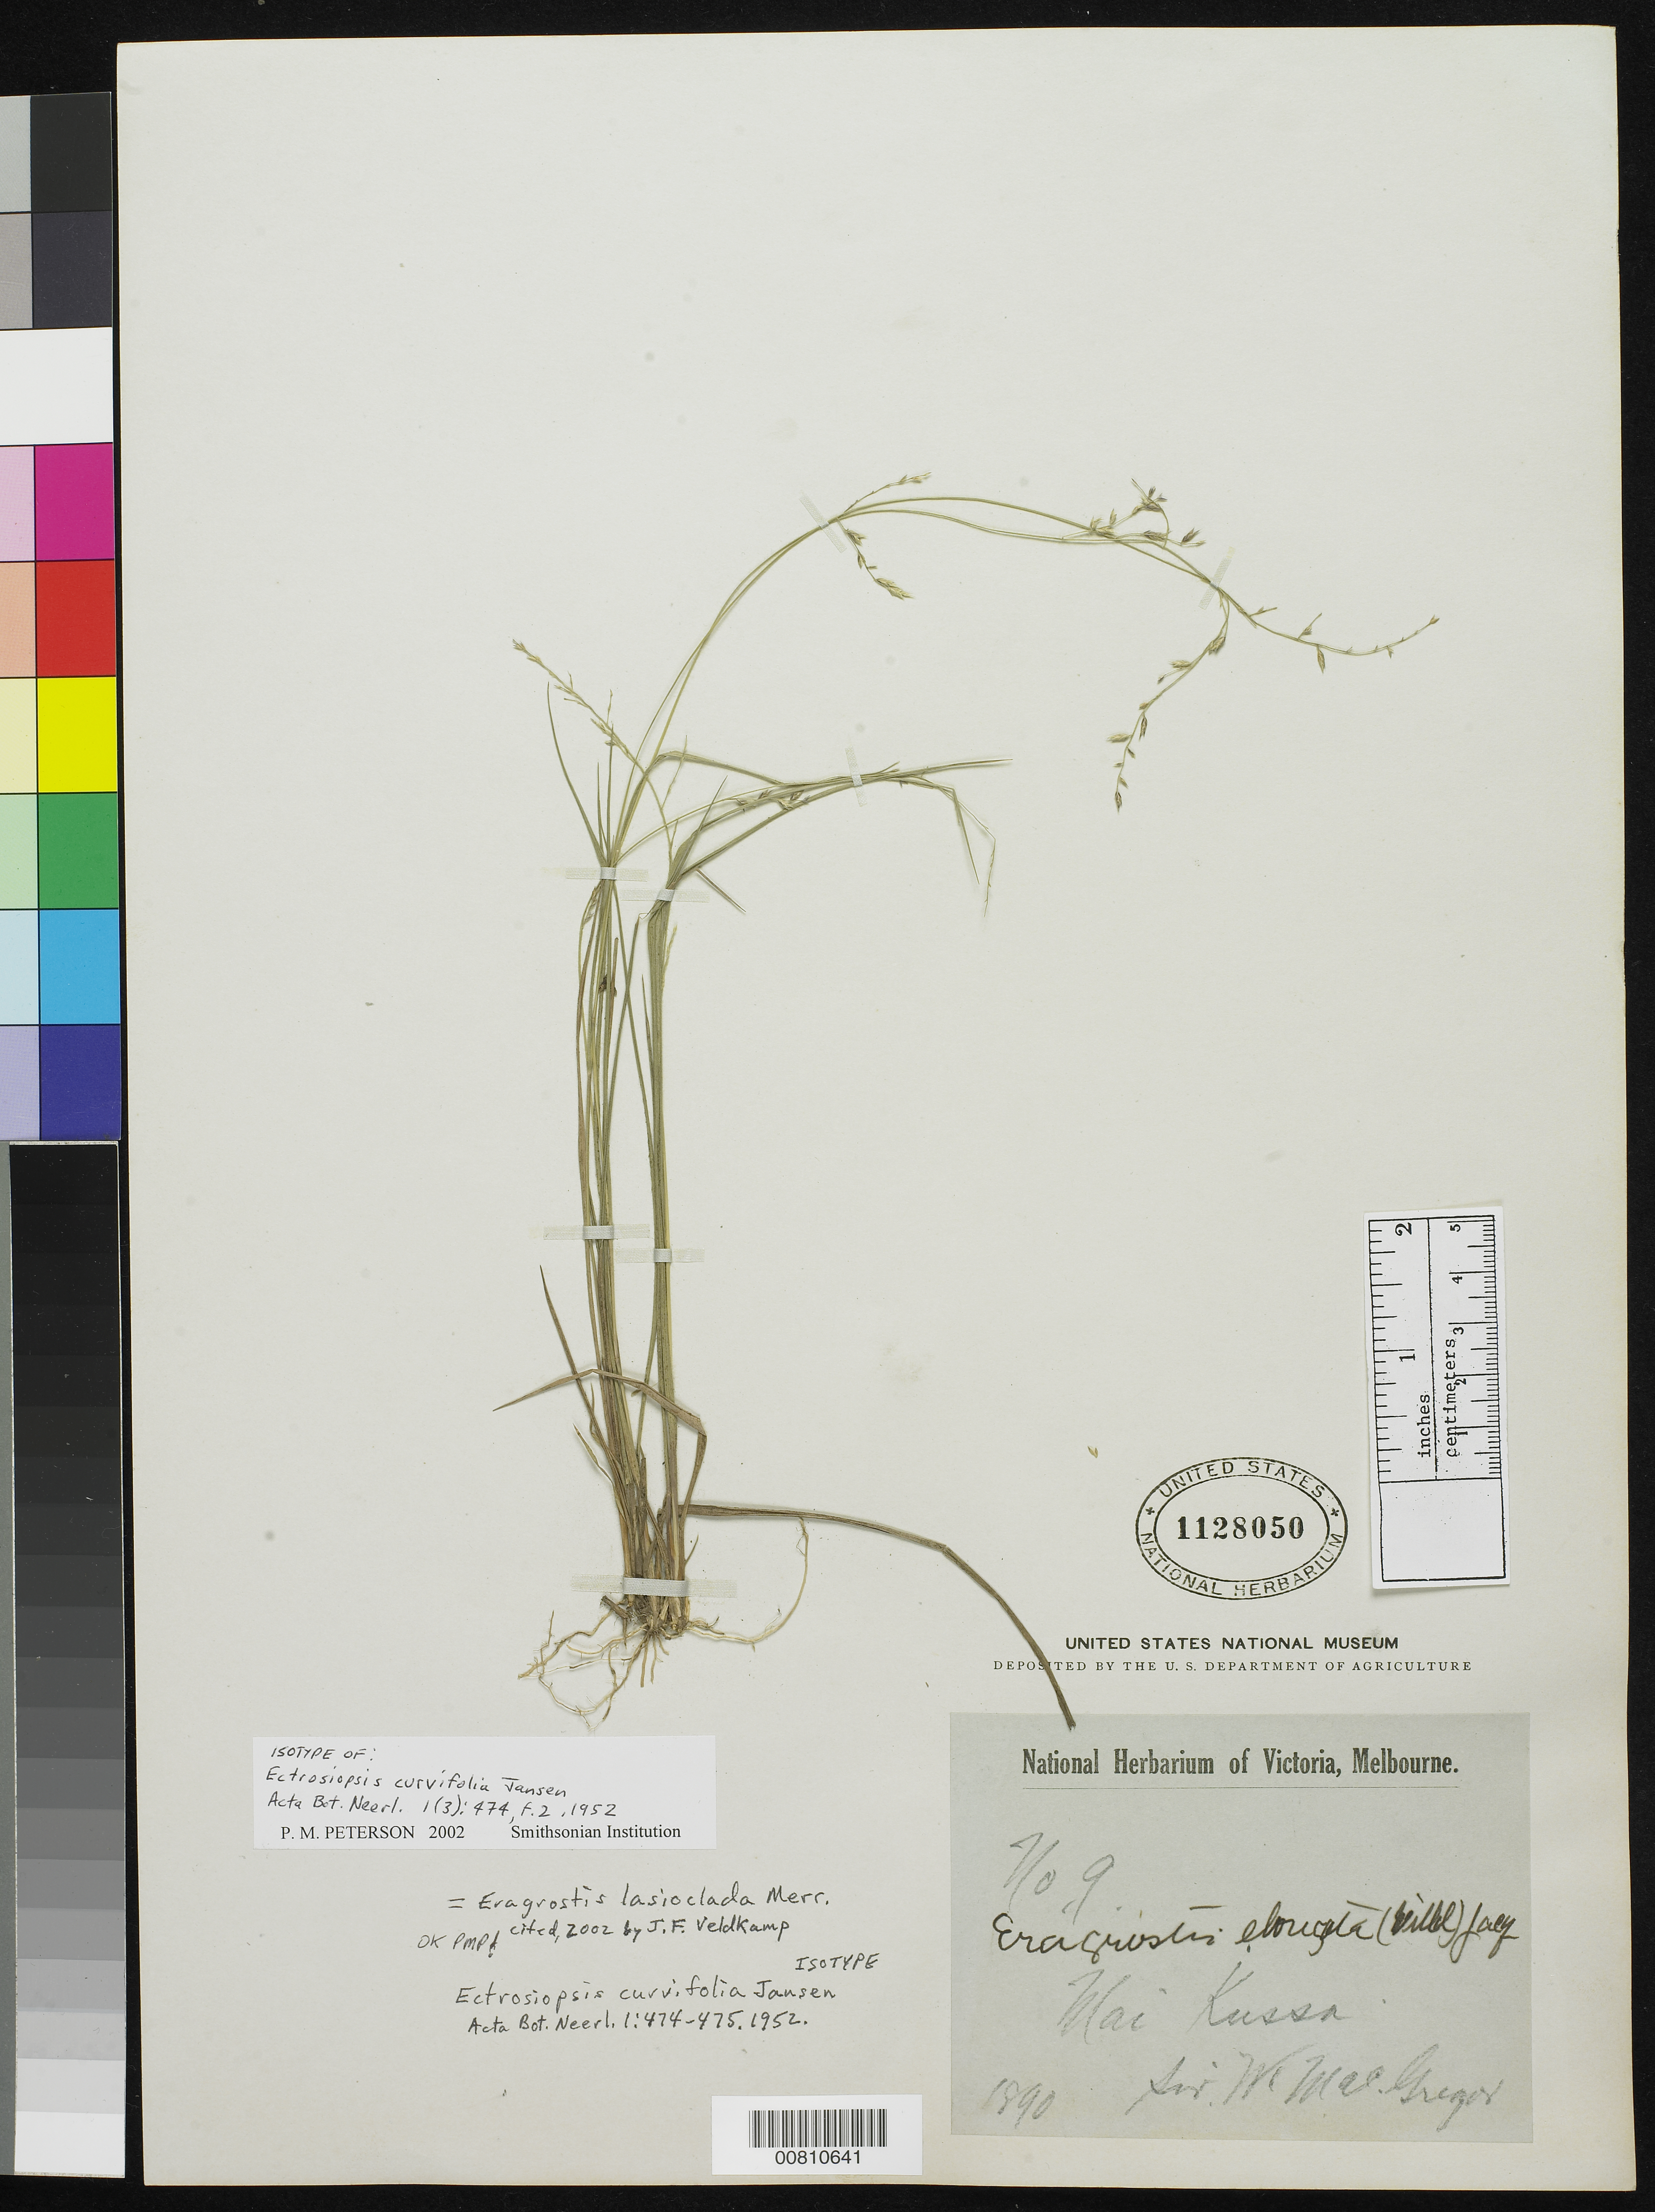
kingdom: Plantae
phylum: Tracheophyta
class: Liliopsida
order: Poales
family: Poaceae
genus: Ectrosiopsis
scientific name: Ectrosiopsis curvifolia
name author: Jansen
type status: Isotype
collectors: W. Macgregor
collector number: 9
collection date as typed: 1890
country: Papua New Guinea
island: New Guinea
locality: Mai Kussa.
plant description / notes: Holotype at MEL.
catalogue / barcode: US 1128050